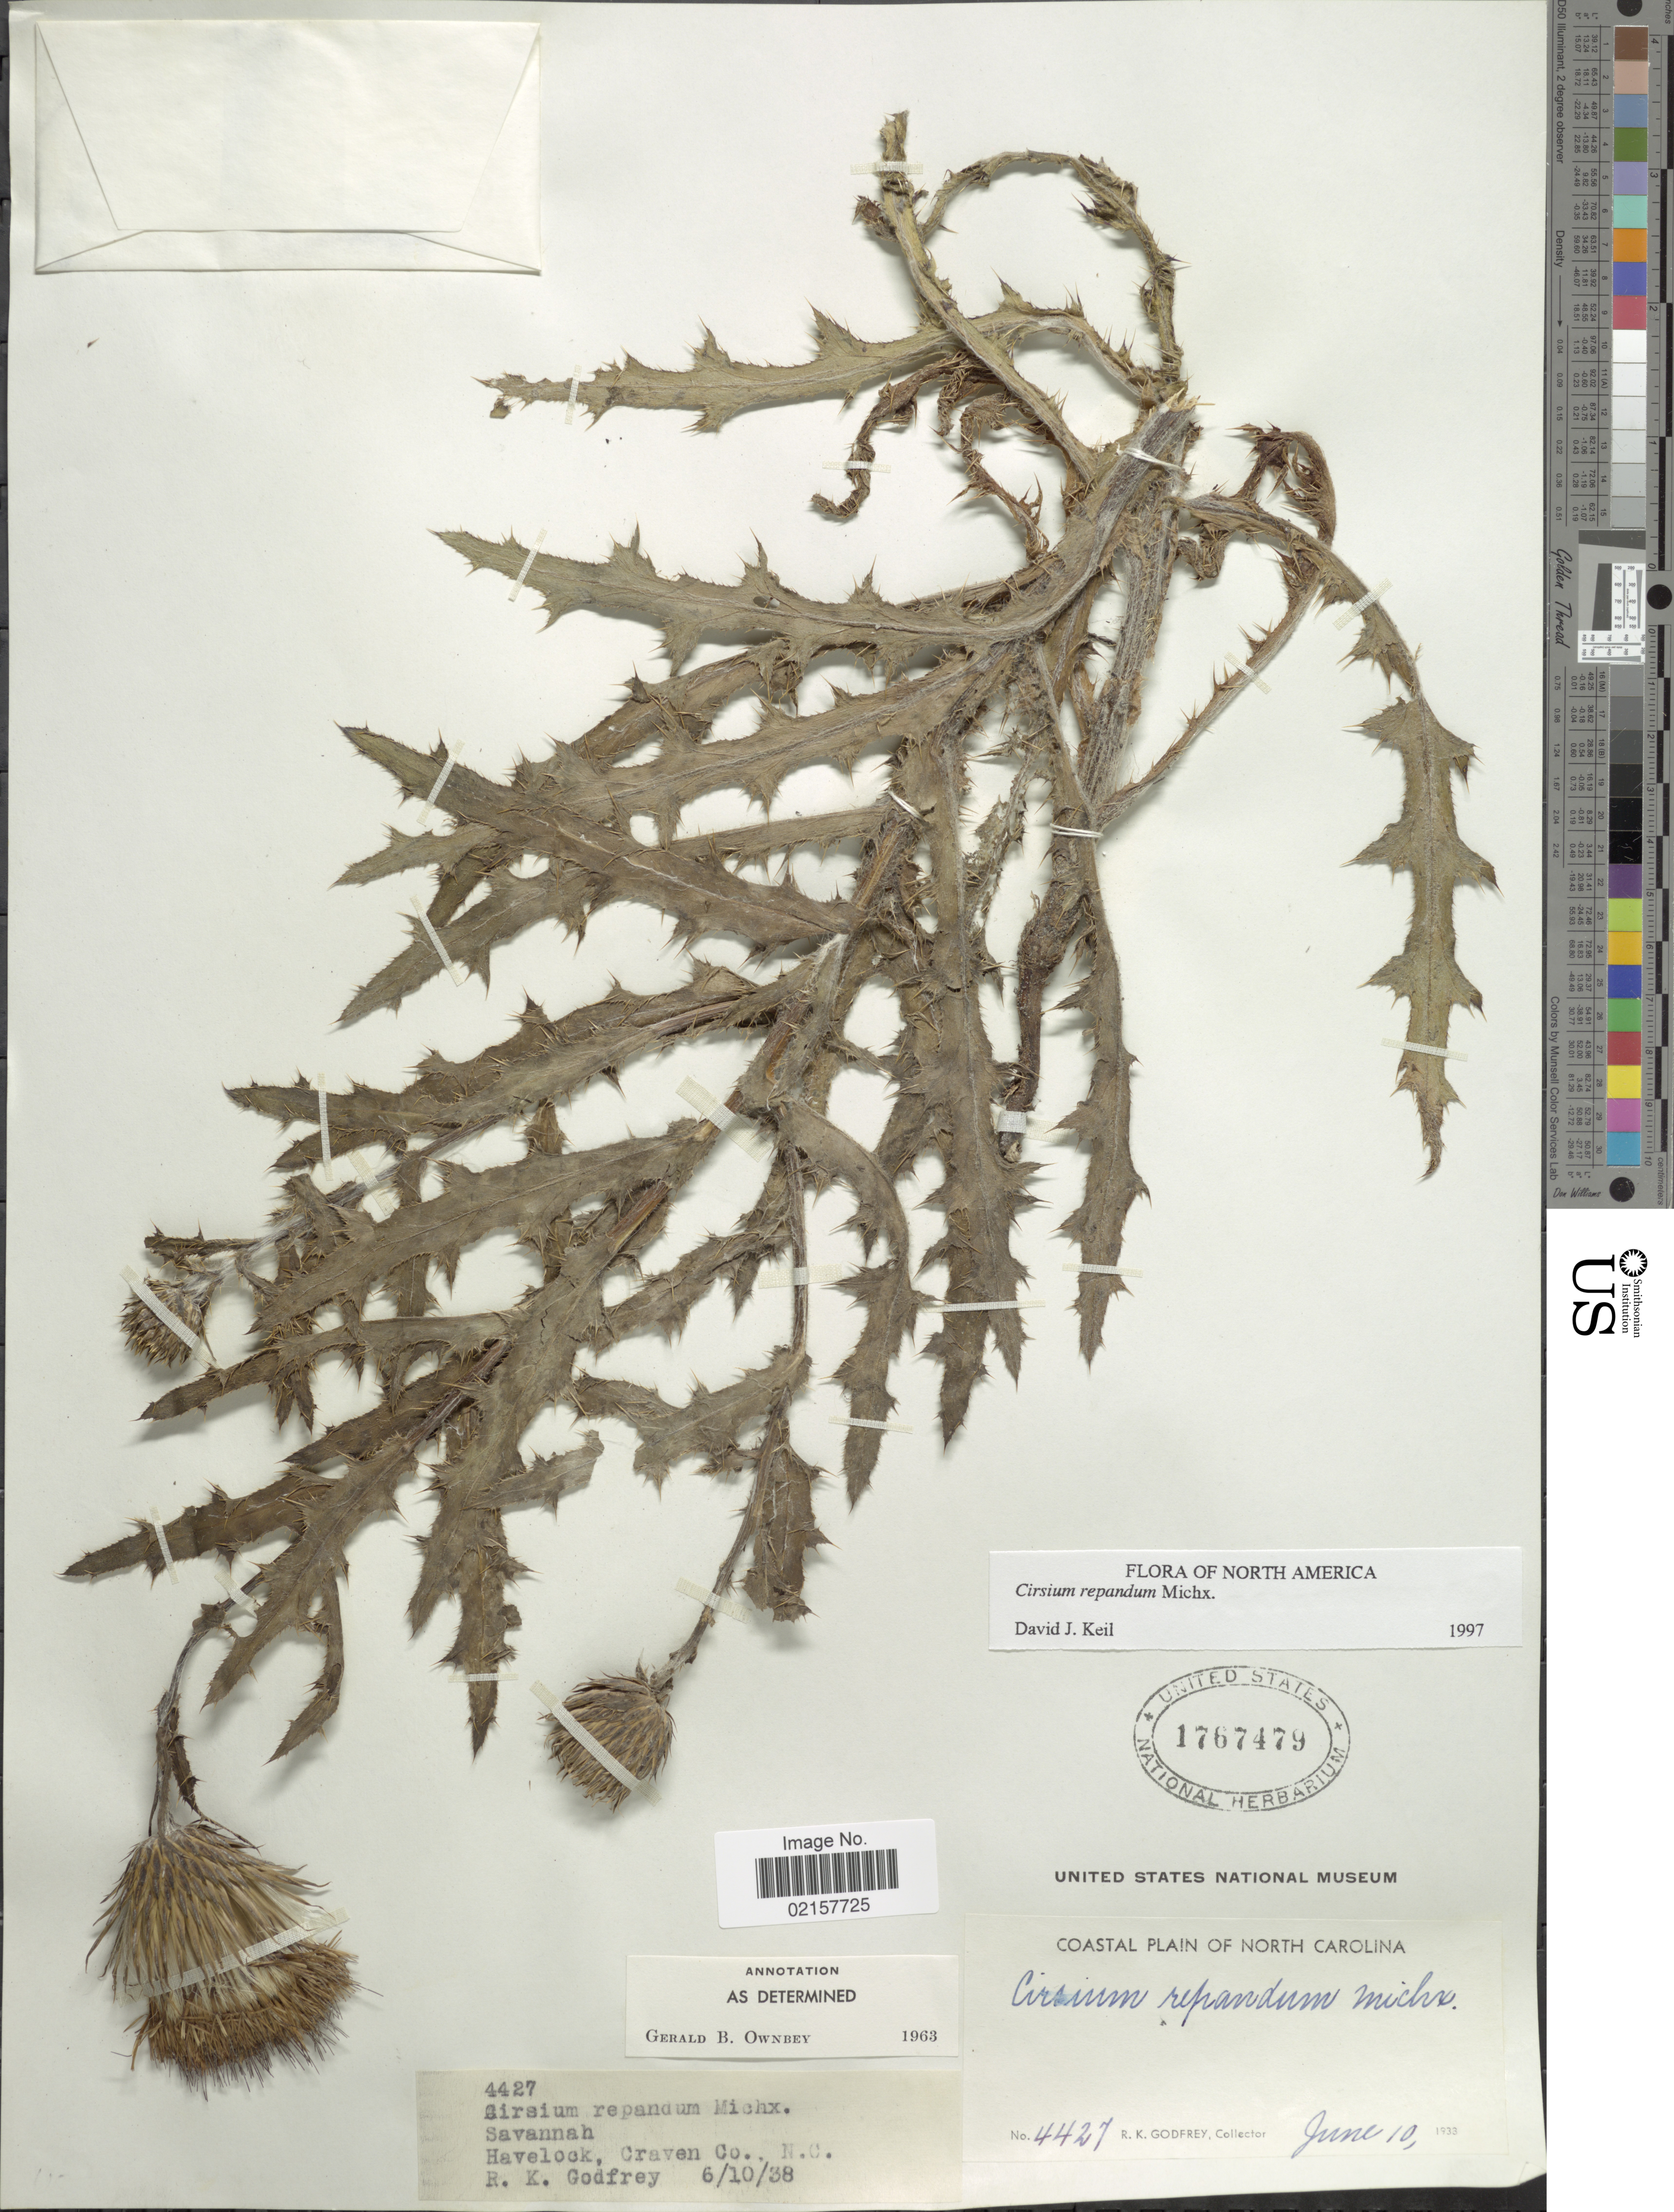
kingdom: Plantae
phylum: Tracheophyta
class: Magnoliopsida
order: Asterales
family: Asteraceae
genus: Cirsium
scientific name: Cirsium repandum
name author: Michx.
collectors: R. K. Godfrey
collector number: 4427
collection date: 1938-06-10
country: United States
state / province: North Carolina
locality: Savannah, Havelock, Craven Co.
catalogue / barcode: US 1767479